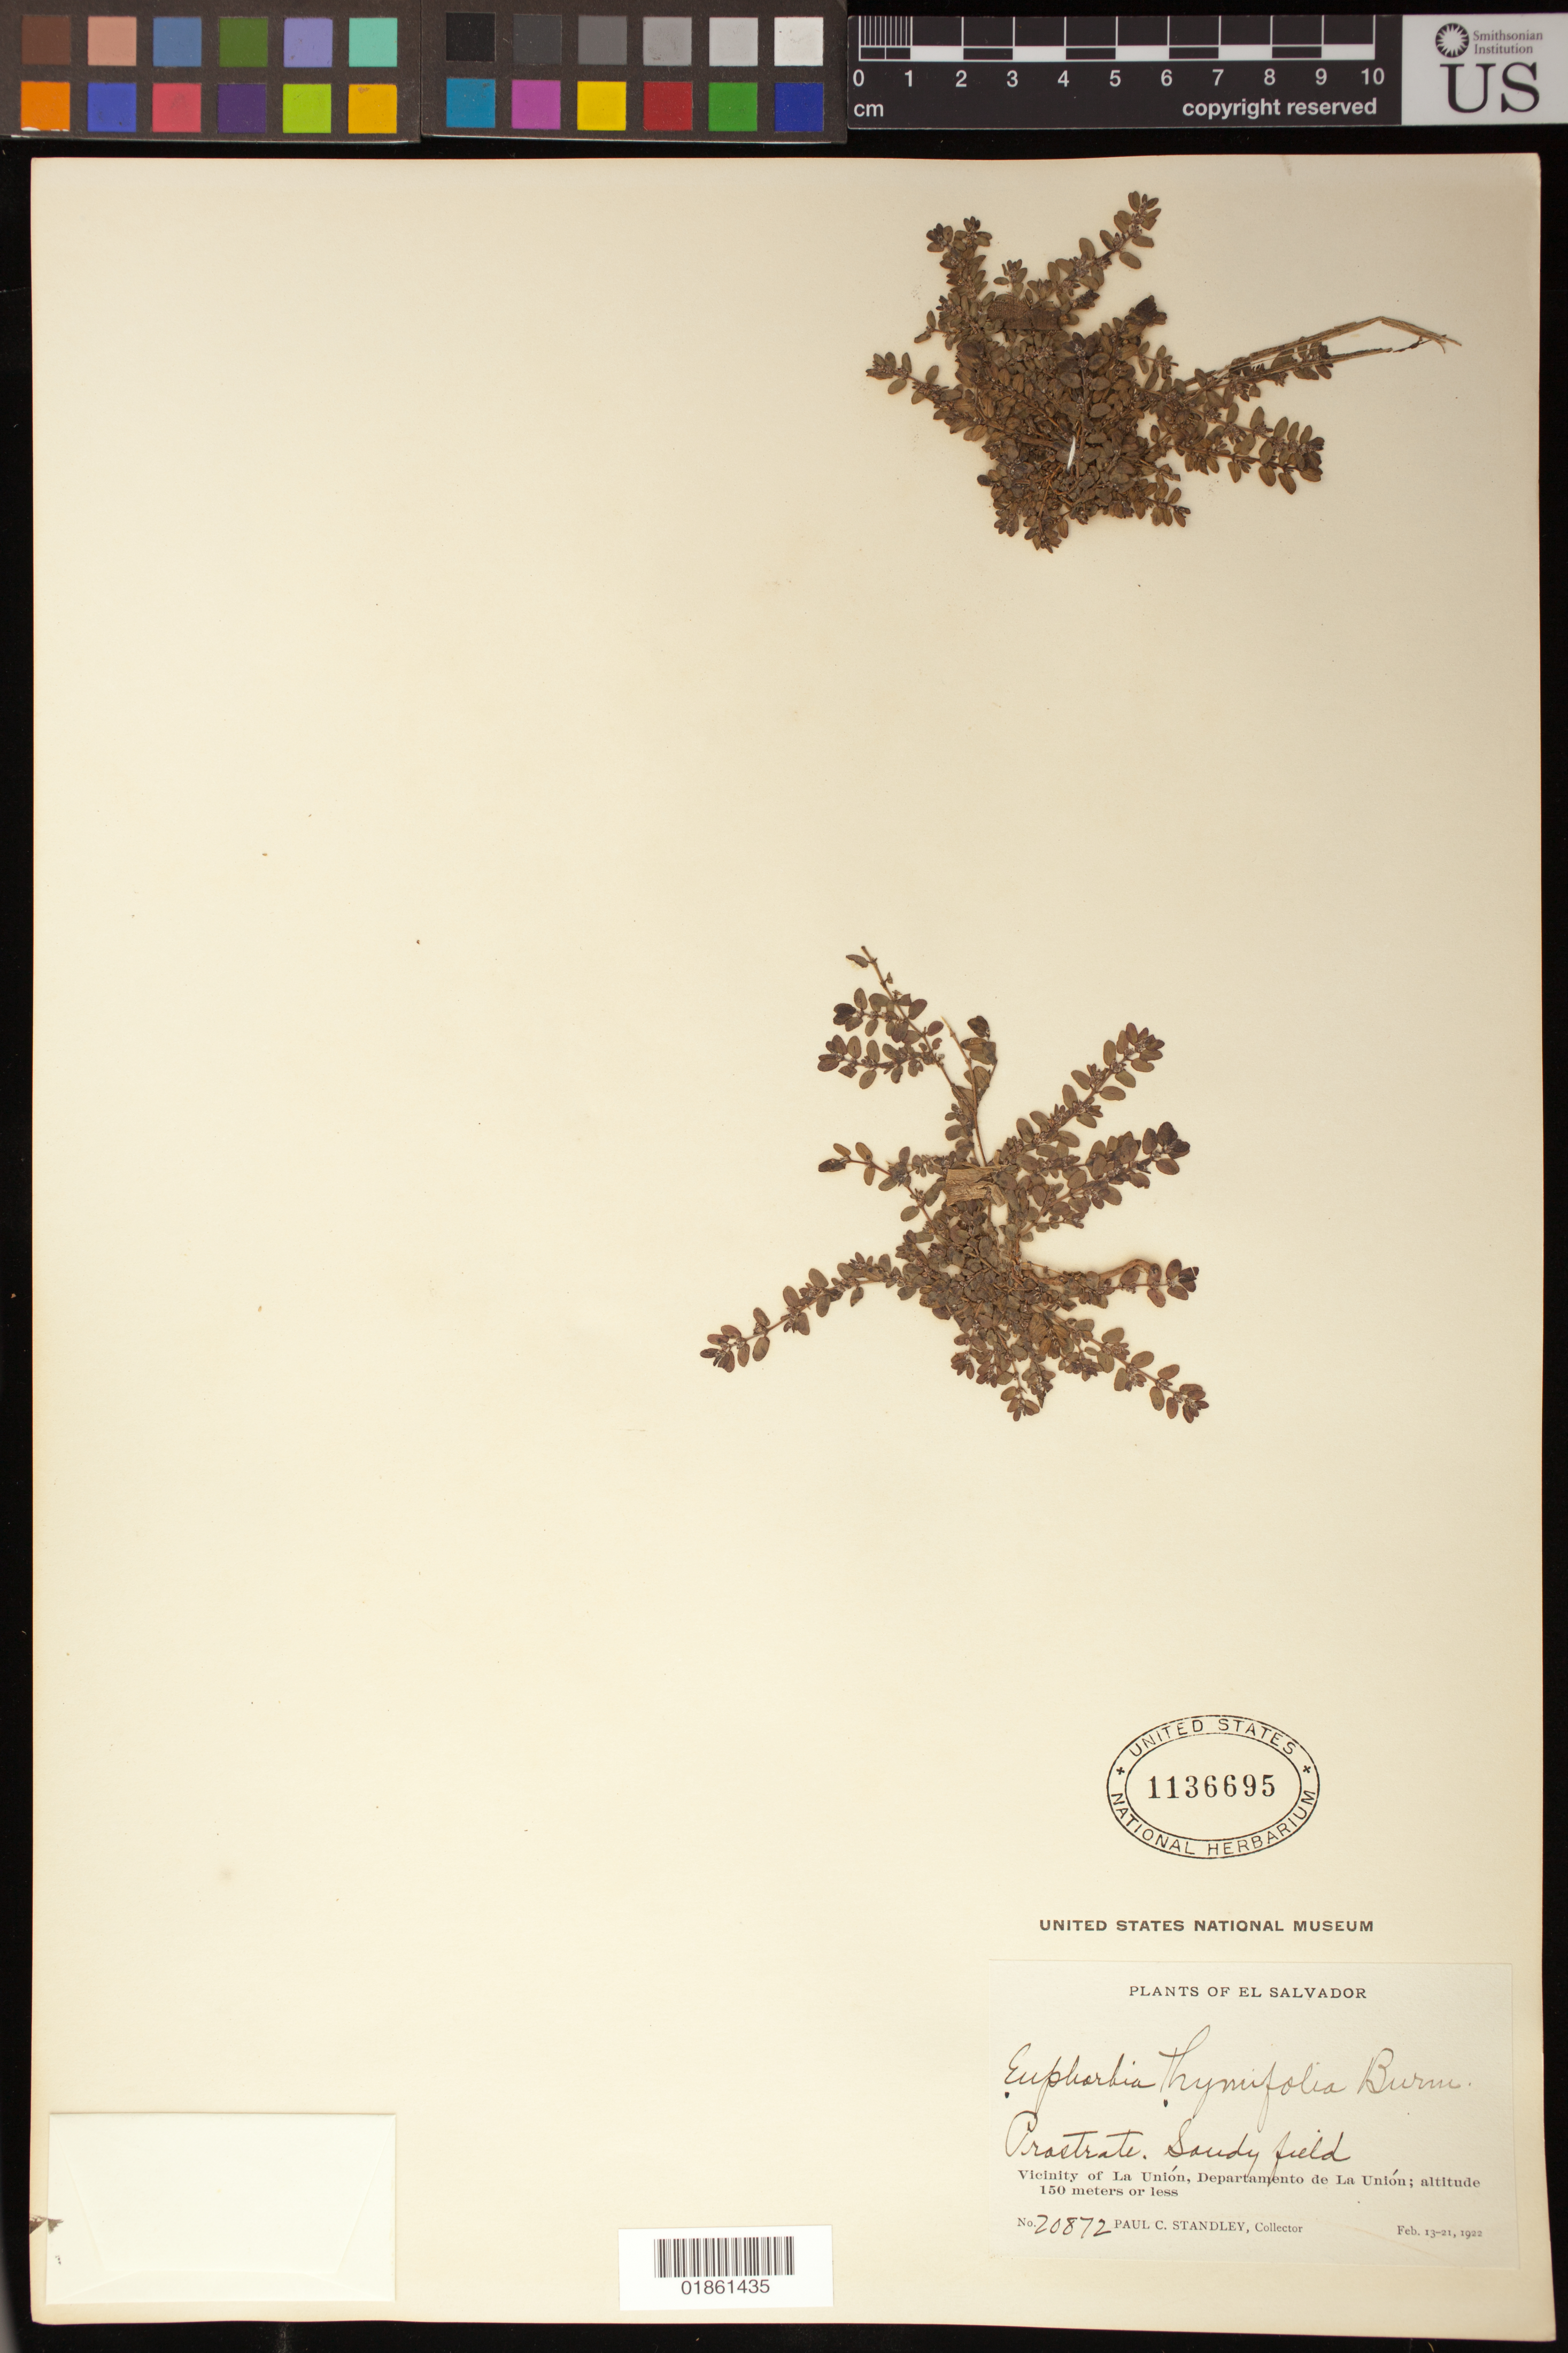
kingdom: Plantae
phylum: Tracheophyta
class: Magnoliopsida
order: Malpighiales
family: Euphorbiaceae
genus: Euphorbia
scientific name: Euphorbia thymifolia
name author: L.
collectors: P. C. Standley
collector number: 20872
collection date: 1922-02-13/1922-02-21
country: El Salvador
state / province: La Union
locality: Vicinity of La Union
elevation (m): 0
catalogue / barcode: US 1136695